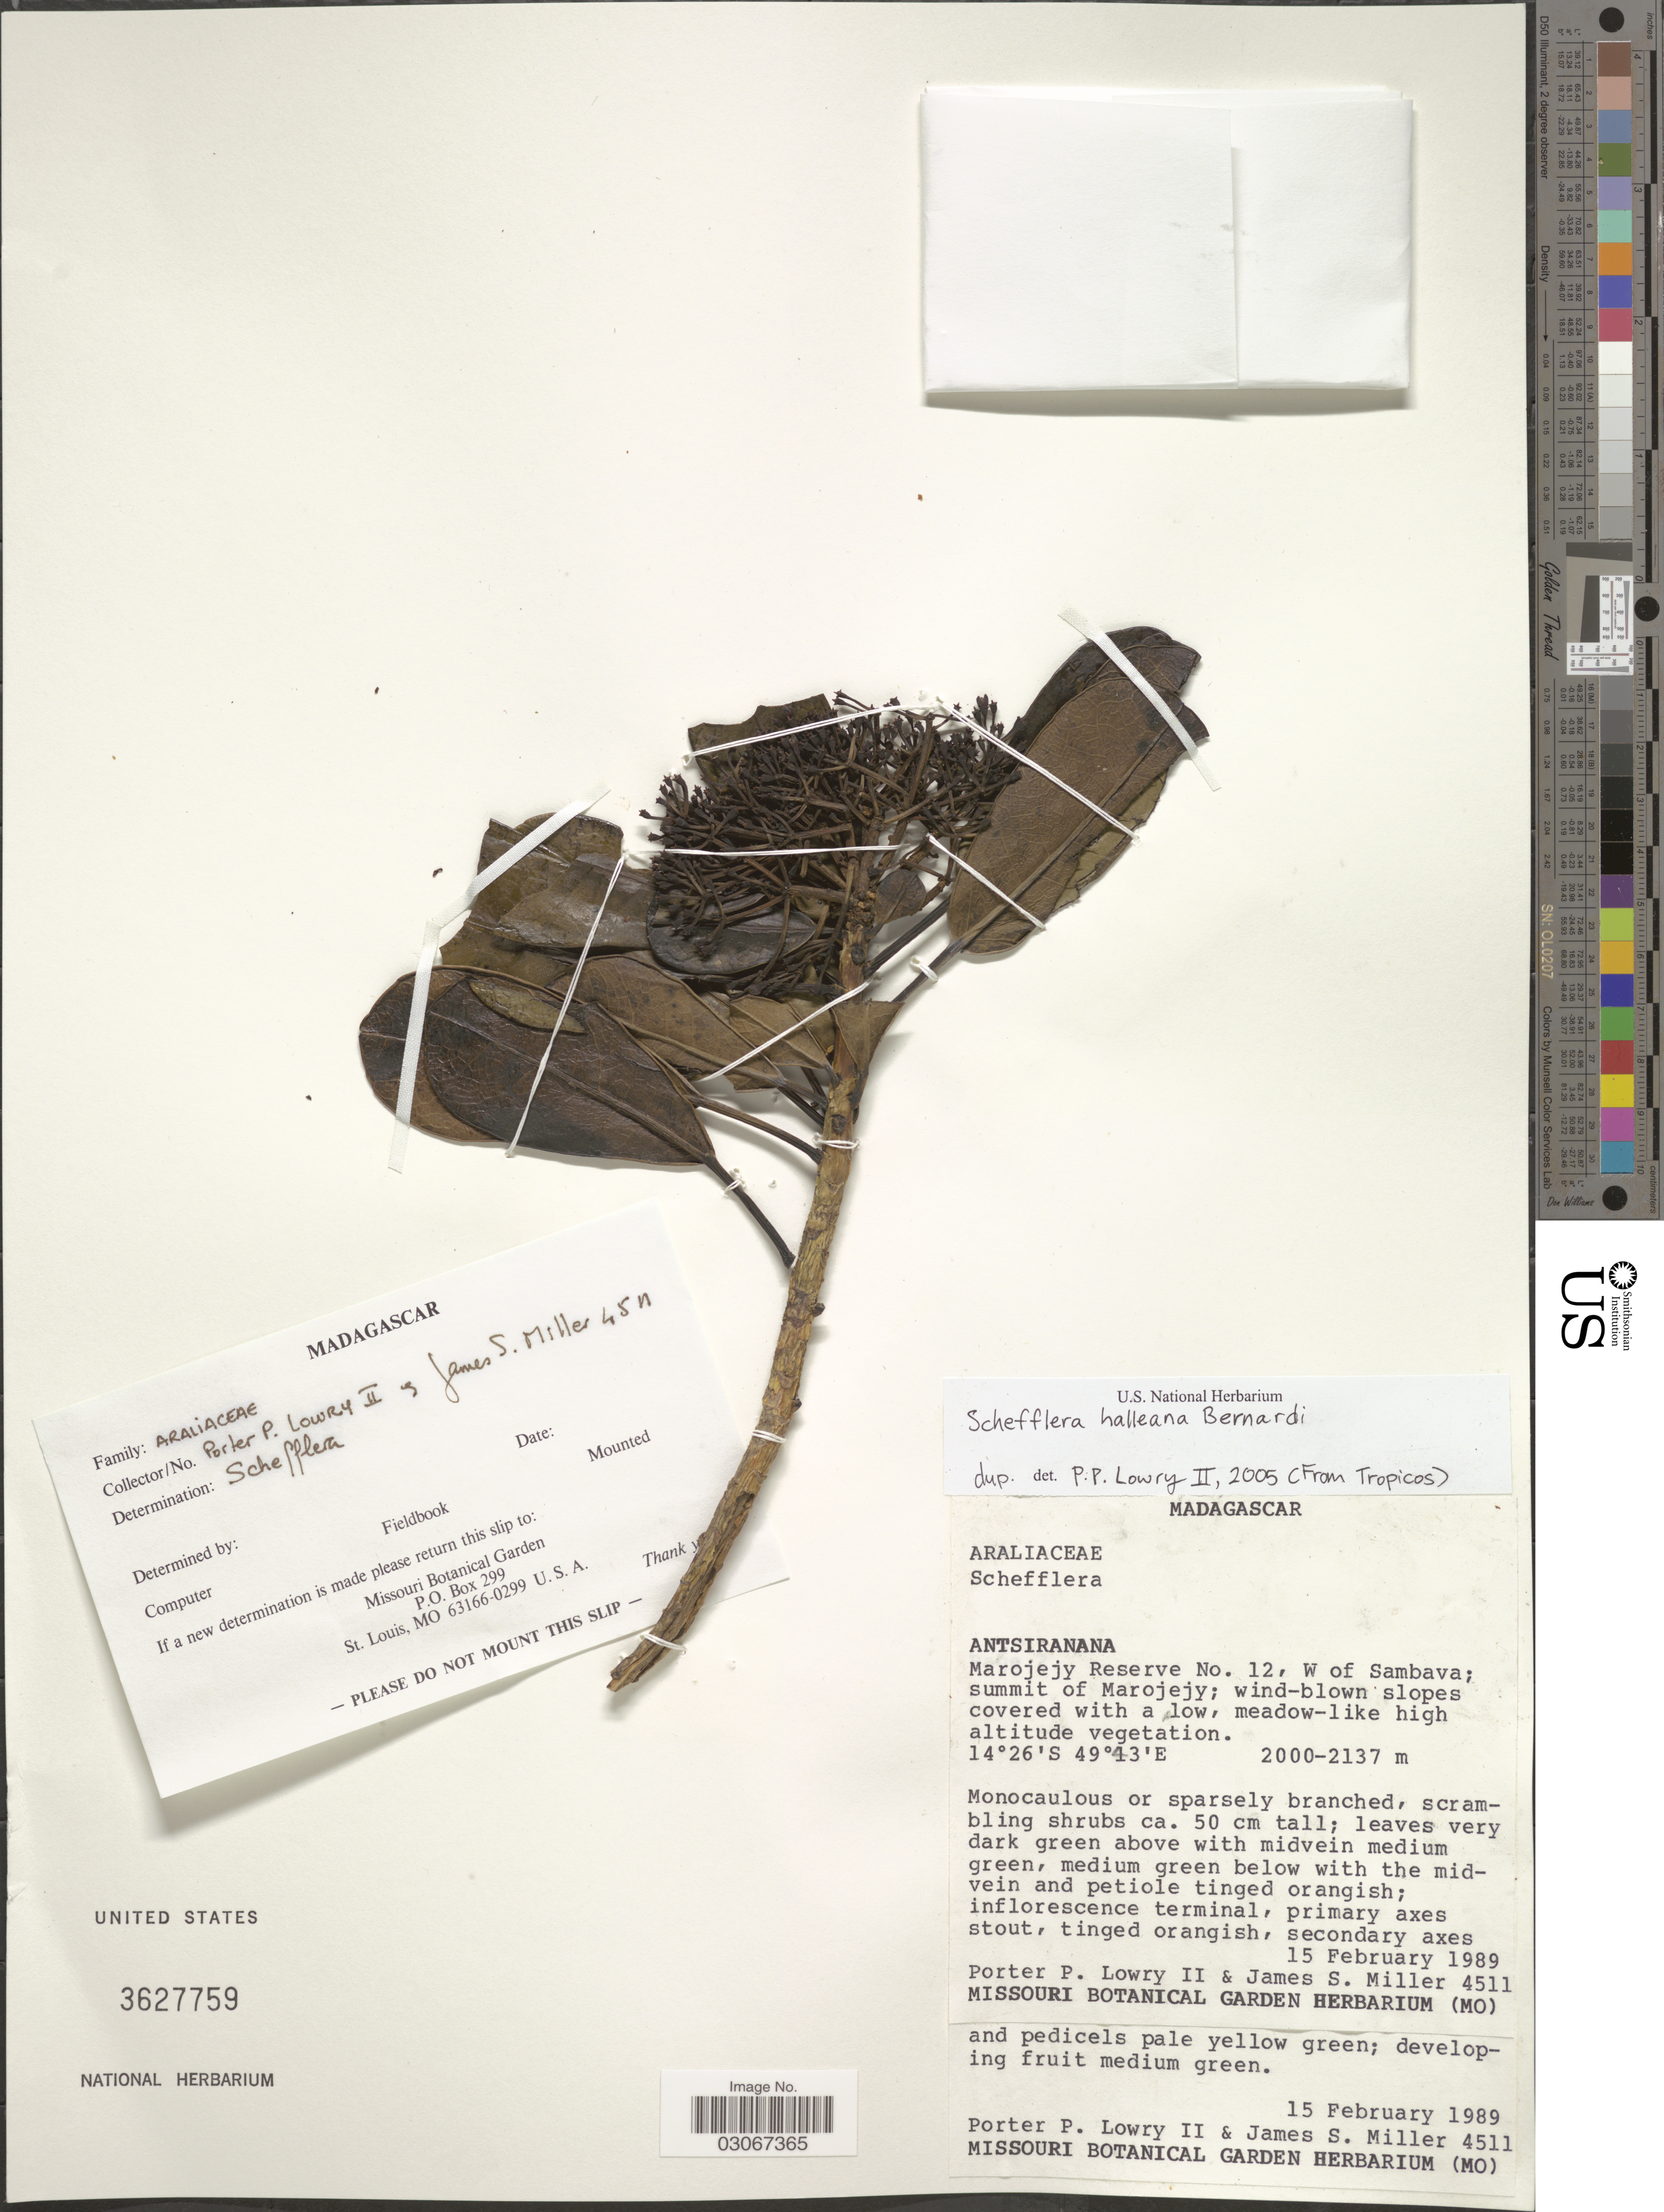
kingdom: Plantae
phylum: Tracheophyta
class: Magnoliopsida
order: Apiales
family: Araliaceae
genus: Schefflera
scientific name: Schefflera halleana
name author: Bernardi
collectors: P. P. Lowry & J. S. Miller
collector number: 4511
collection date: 1989-02-15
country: Madagascar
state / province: Sava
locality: Marojejy Reserve No. 12, W of Sambava; summit of Marojejy.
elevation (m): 2000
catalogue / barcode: US 3627759